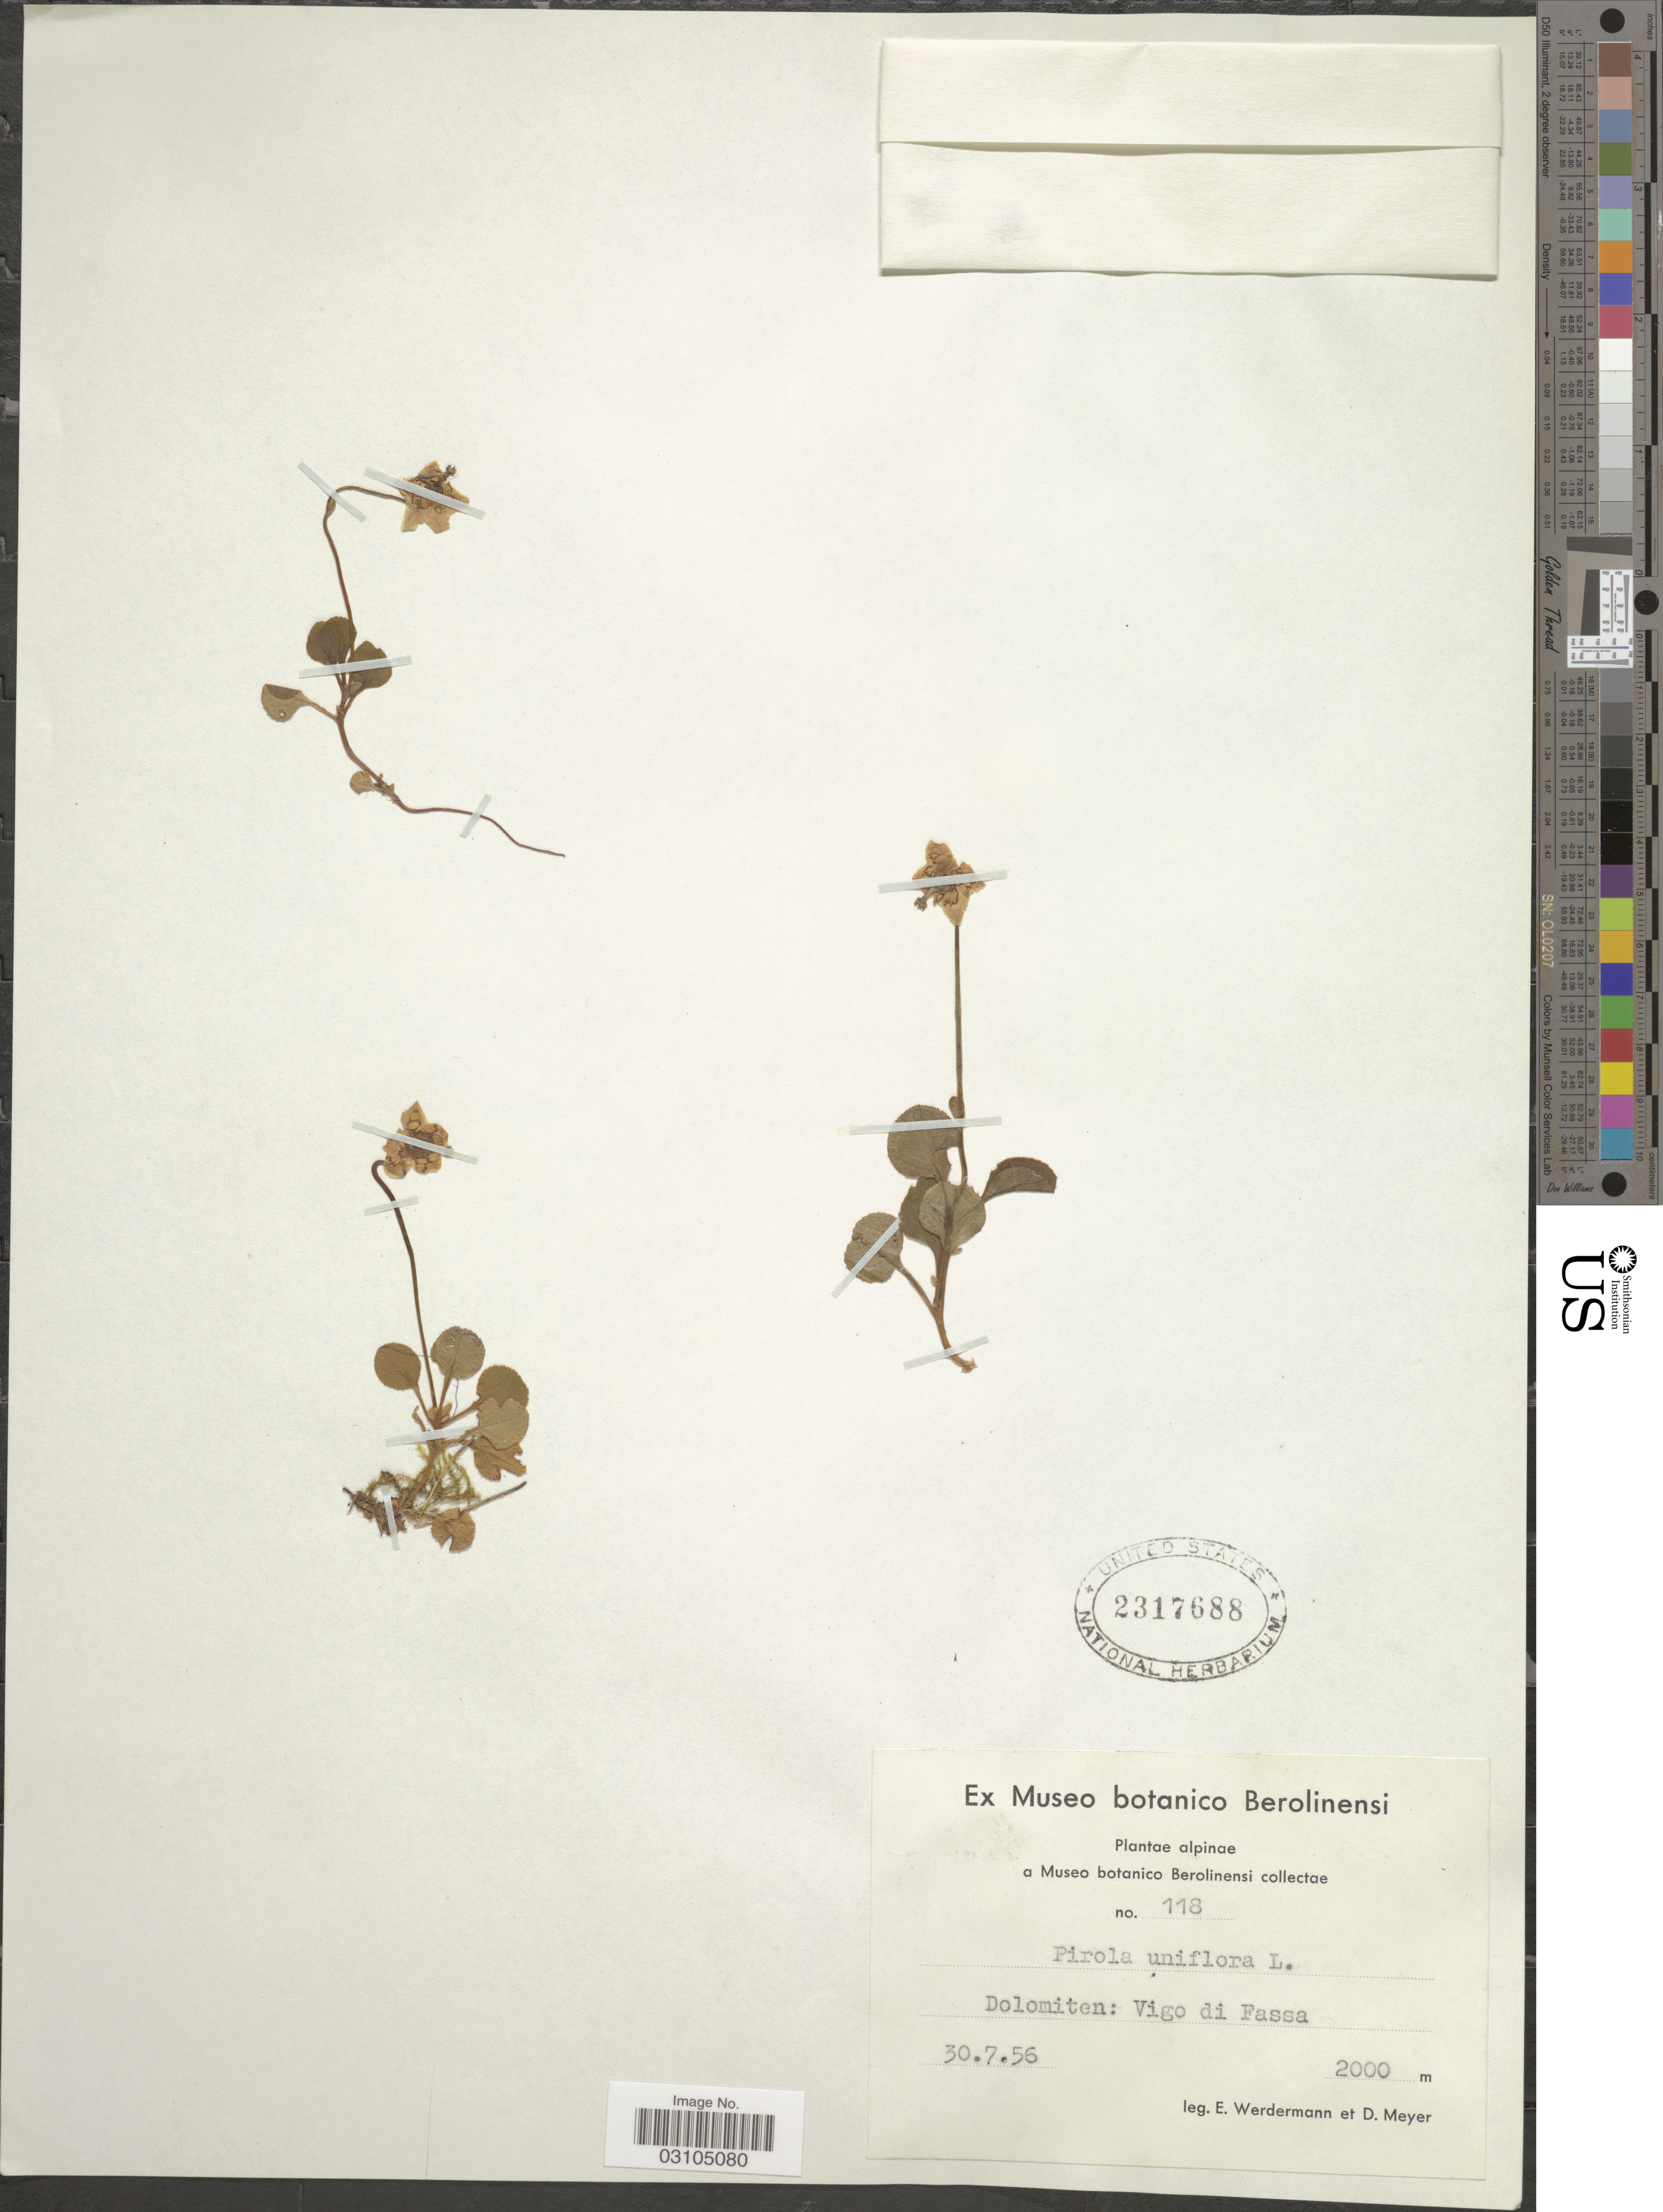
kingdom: Plantae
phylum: Tracheophyta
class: Magnoliopsida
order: Ericales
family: Ericaceae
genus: Moneses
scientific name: Moneses uniflora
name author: (L.) A. Gray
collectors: E. Werdermann & D. Meyer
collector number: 118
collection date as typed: Transcribed d/m/y: 30/7/56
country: Italy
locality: Alpinae. Dolomiten: Vigo di Fassa.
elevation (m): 2000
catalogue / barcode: US 2317688